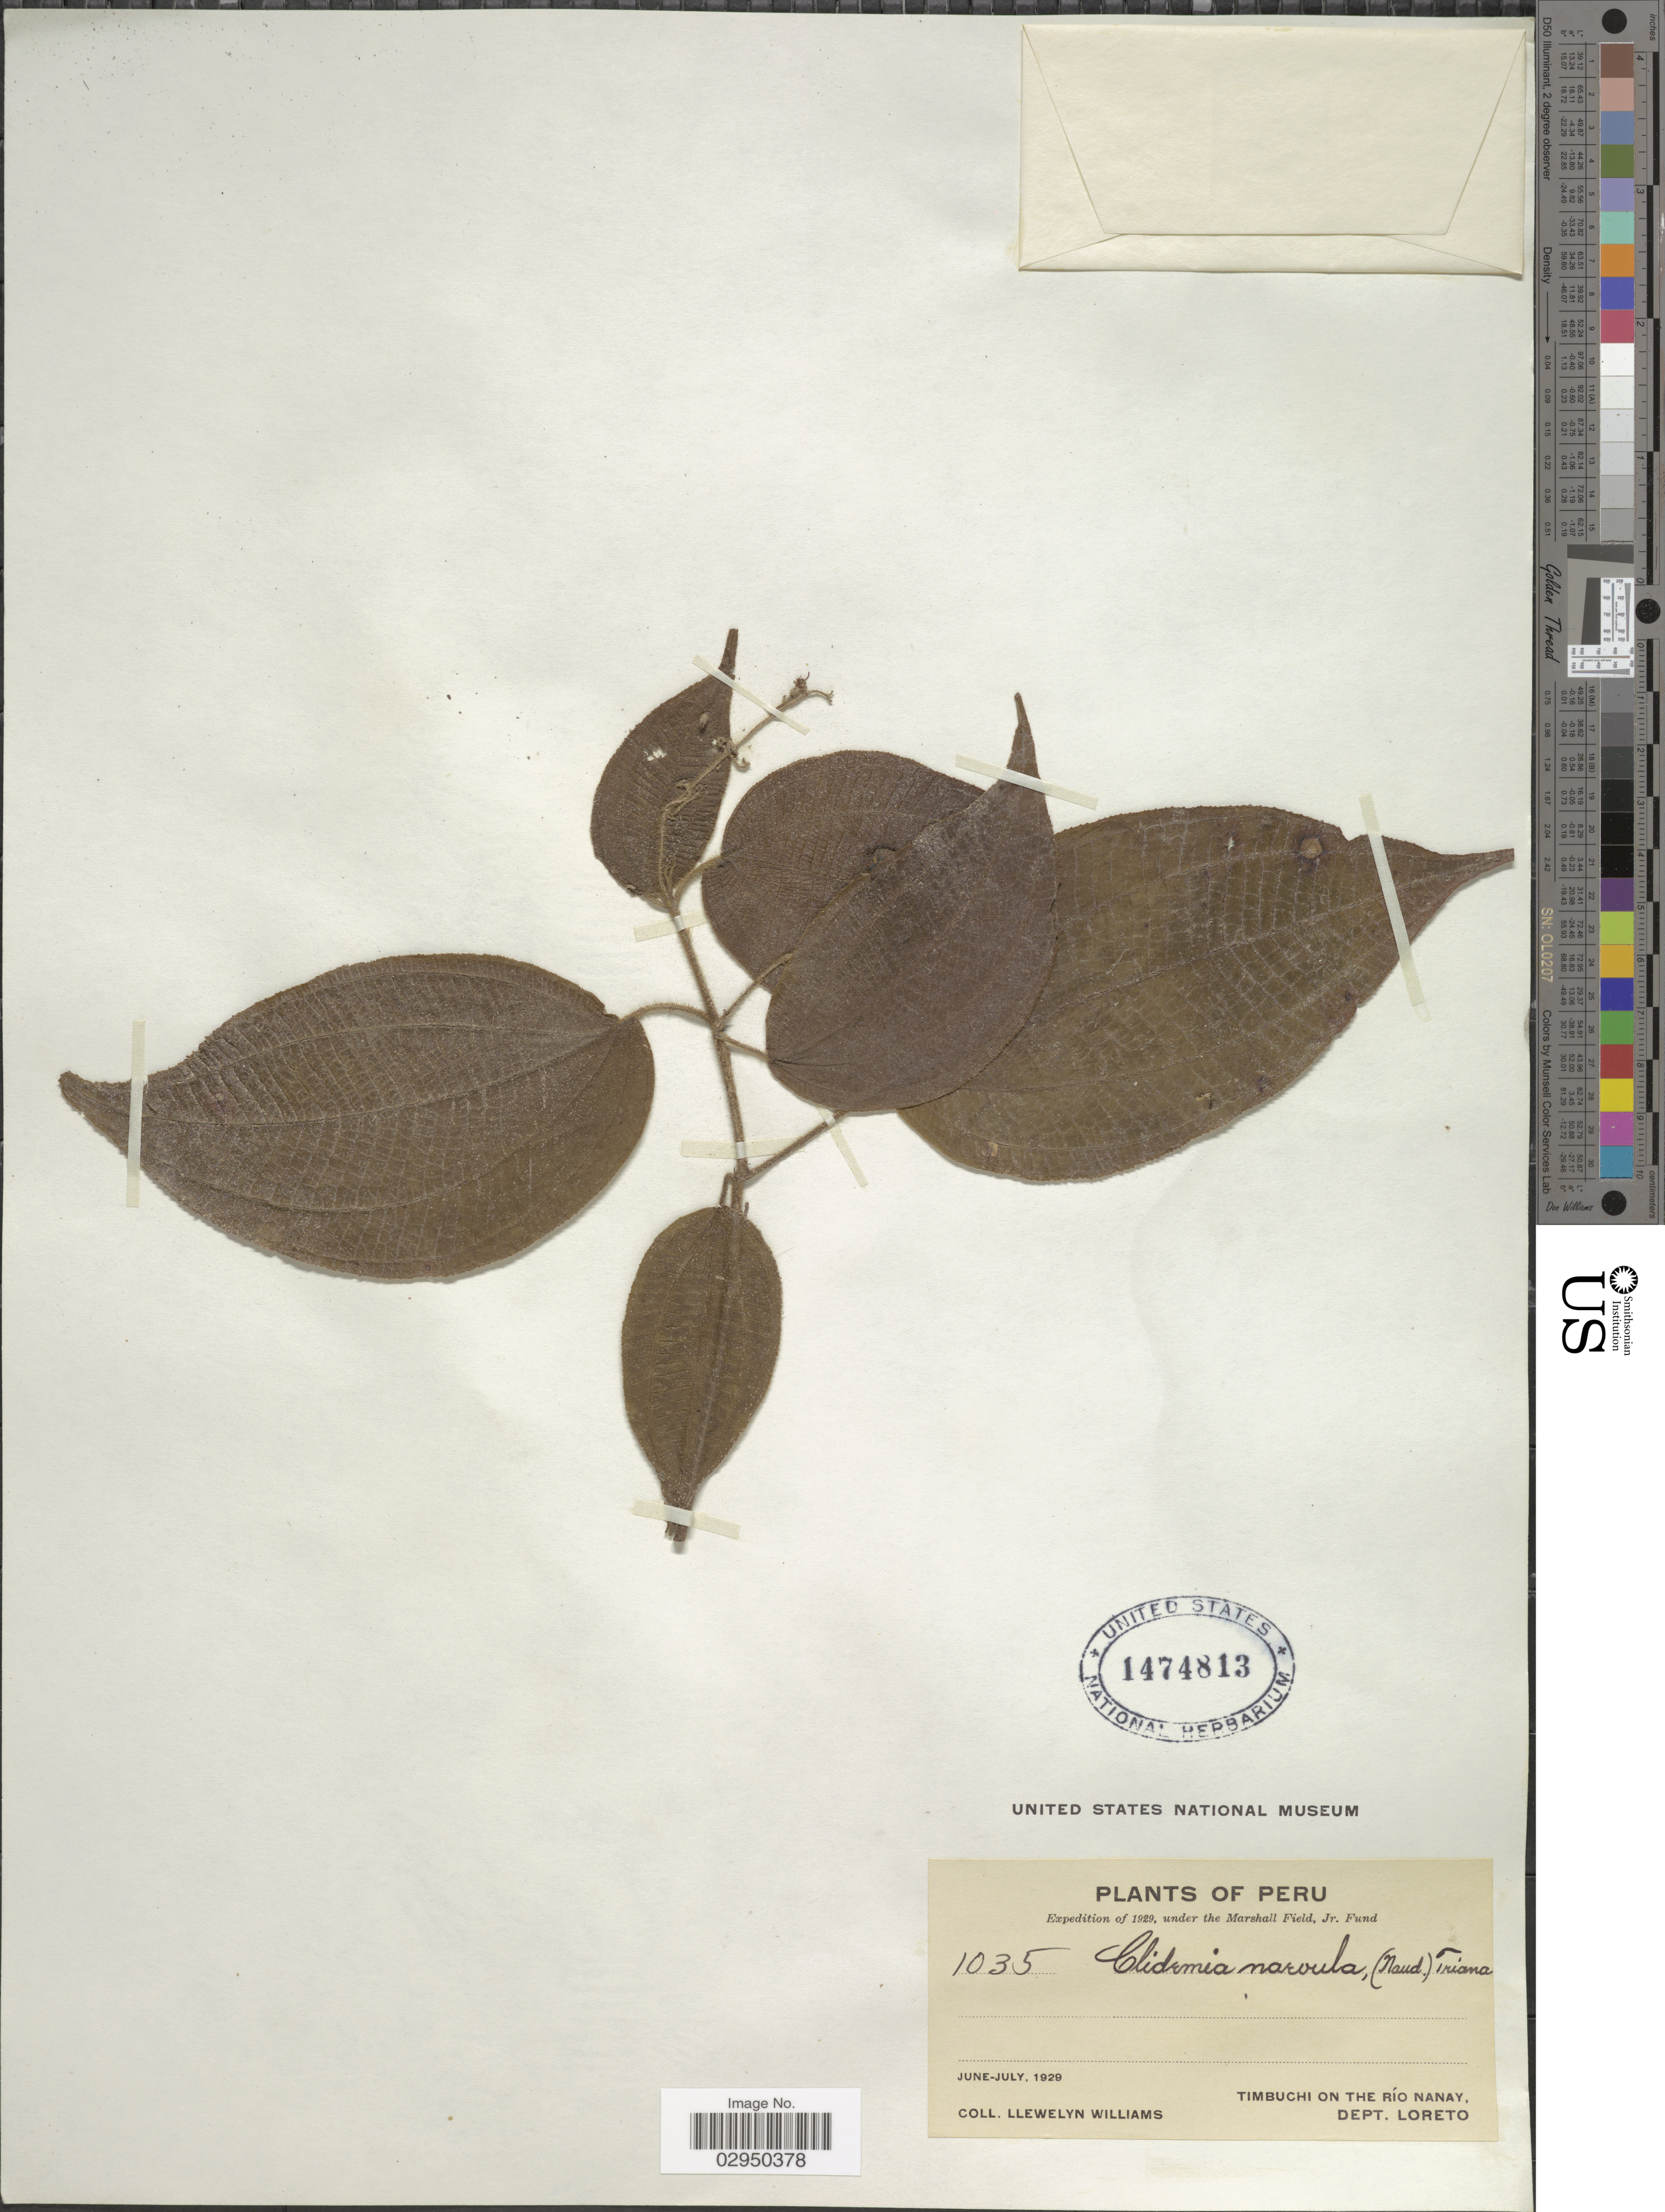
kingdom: Plantae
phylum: Tracheophyta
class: Magnoliopsida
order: Myrtales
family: Melastomataceae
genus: Clidemia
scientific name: Clidemia japurensis var. heterobasis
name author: (DC.) Wurdack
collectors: Ll. Williams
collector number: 1035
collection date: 1929-06/1929-07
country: Peru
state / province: Loreto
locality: Timbuchi on the Río Nanay, Dept. Loreto.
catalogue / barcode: US 1474813